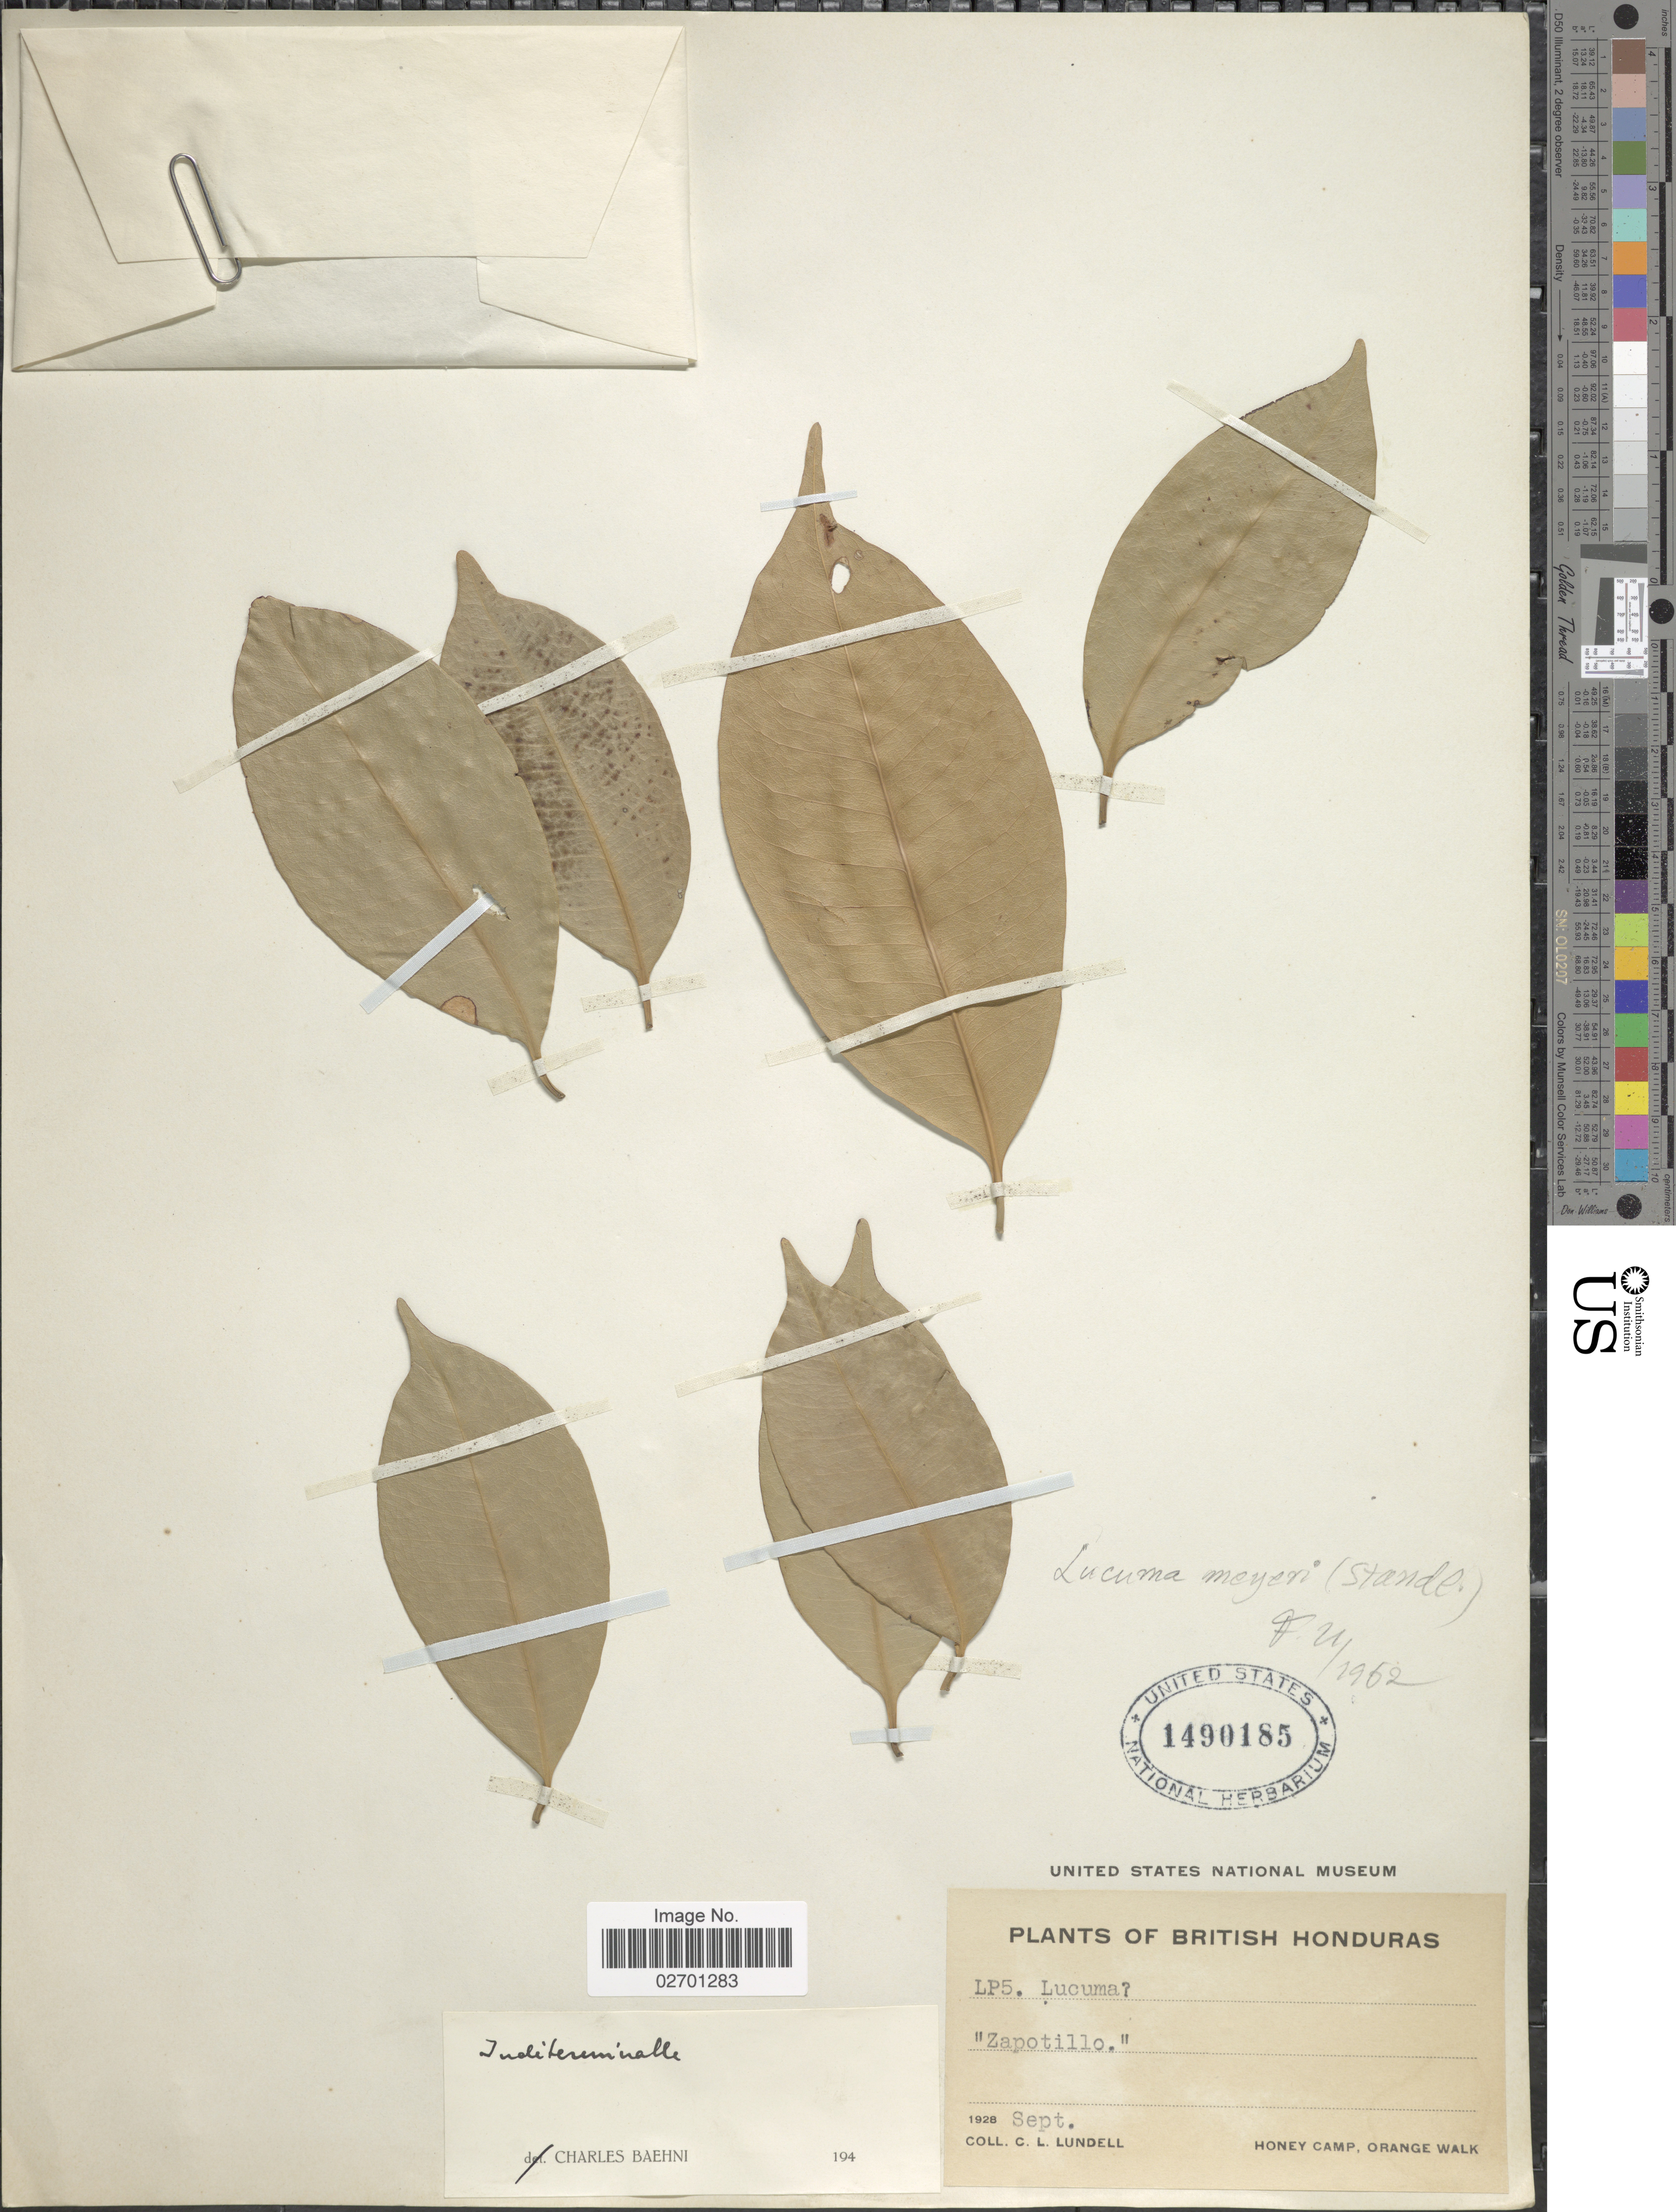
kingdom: Plantae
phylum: Tracheophyta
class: Magnoliopsida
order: Ericales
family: Sapotaceae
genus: Pouteria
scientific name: Pouteria reticulata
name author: (Engl.) Eyma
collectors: C. L. Lundell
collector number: LP5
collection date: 1928-09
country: Belize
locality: British Honduras, Honey Camp, Orange Walk.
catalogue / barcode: US 1490185